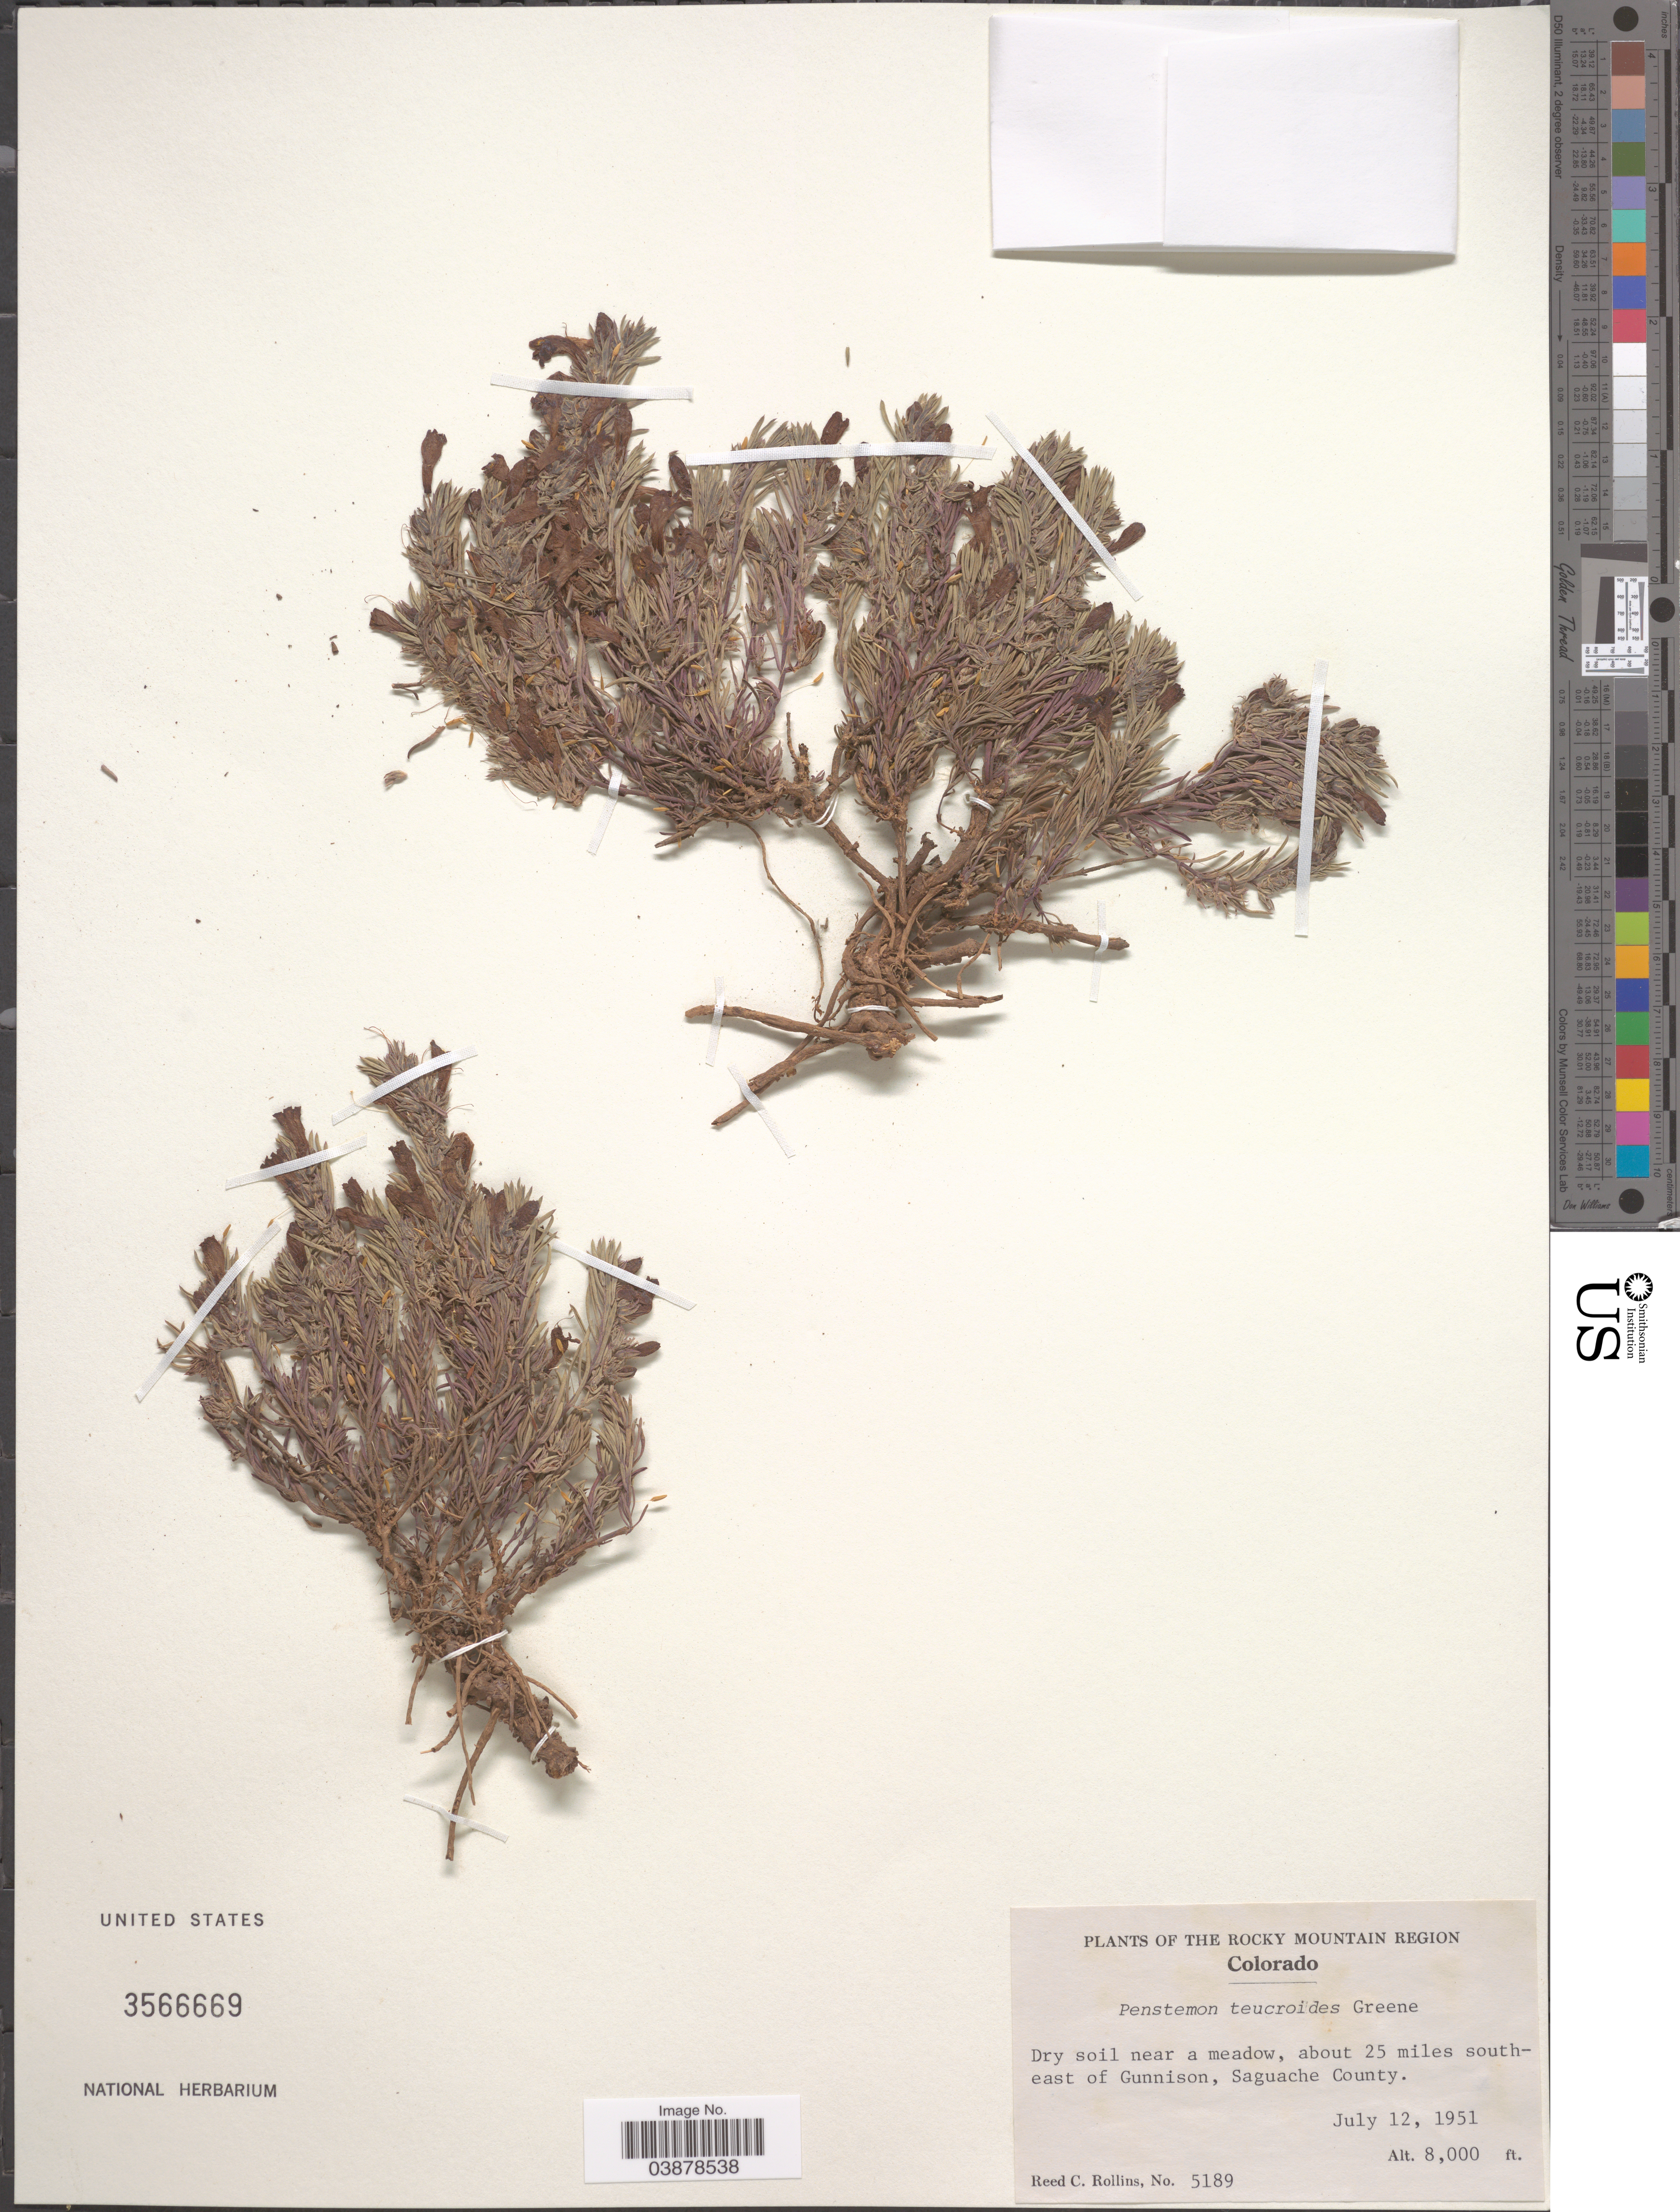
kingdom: Plantae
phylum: Tracheophyta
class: Magnoliopsida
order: Lamiales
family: Plantaginaceae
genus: Penstemon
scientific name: Penstemon teucrioides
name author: Greene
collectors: R. C. Rollins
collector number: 5189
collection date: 1951-07-12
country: United States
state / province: Colorado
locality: The Rocky Mountain Region. Near a meadow, about 25 miles south-east of Gunnison, Saguache County.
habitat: dry soil near a meadow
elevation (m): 2438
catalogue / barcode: US 3566669